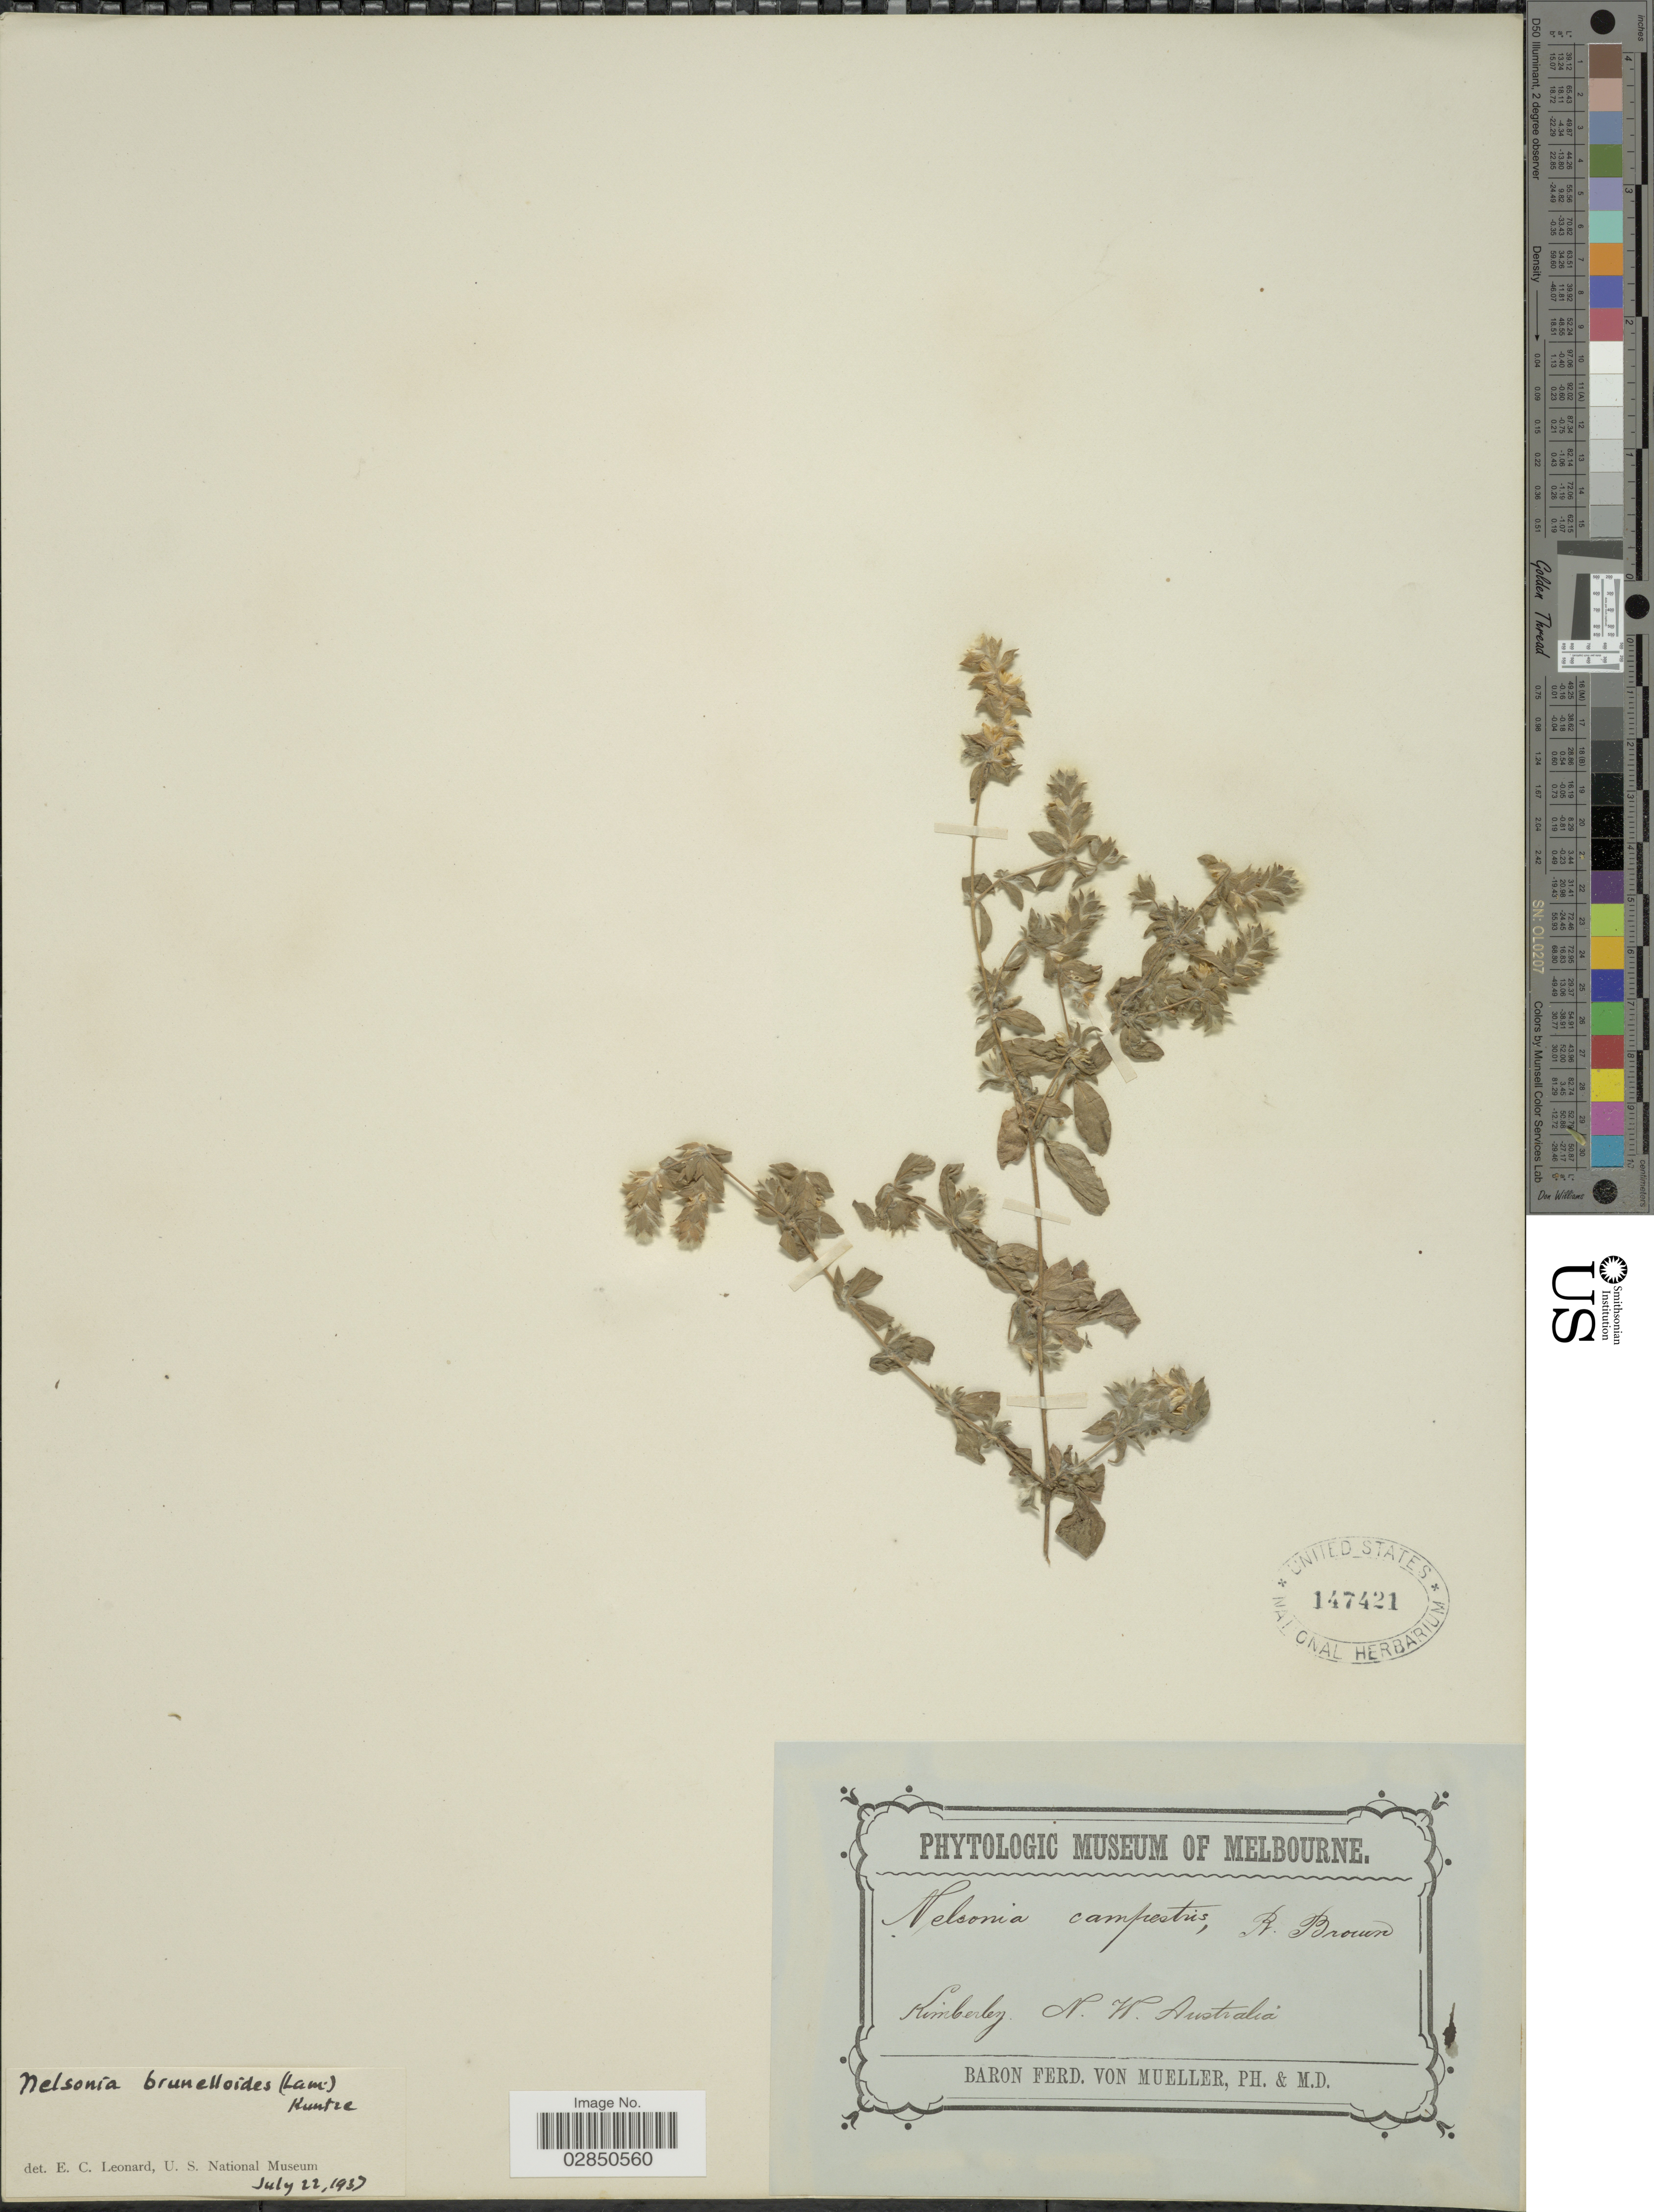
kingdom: Plantae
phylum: Tracheophyta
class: Magnoliopsida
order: Lamiales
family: Acanthaceae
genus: Nelsonia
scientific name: Nelsonia brunelloides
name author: (Lam.) Kuntze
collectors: F. Mueller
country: Australia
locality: Kimberley, N.W. Australia.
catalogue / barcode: US 147421